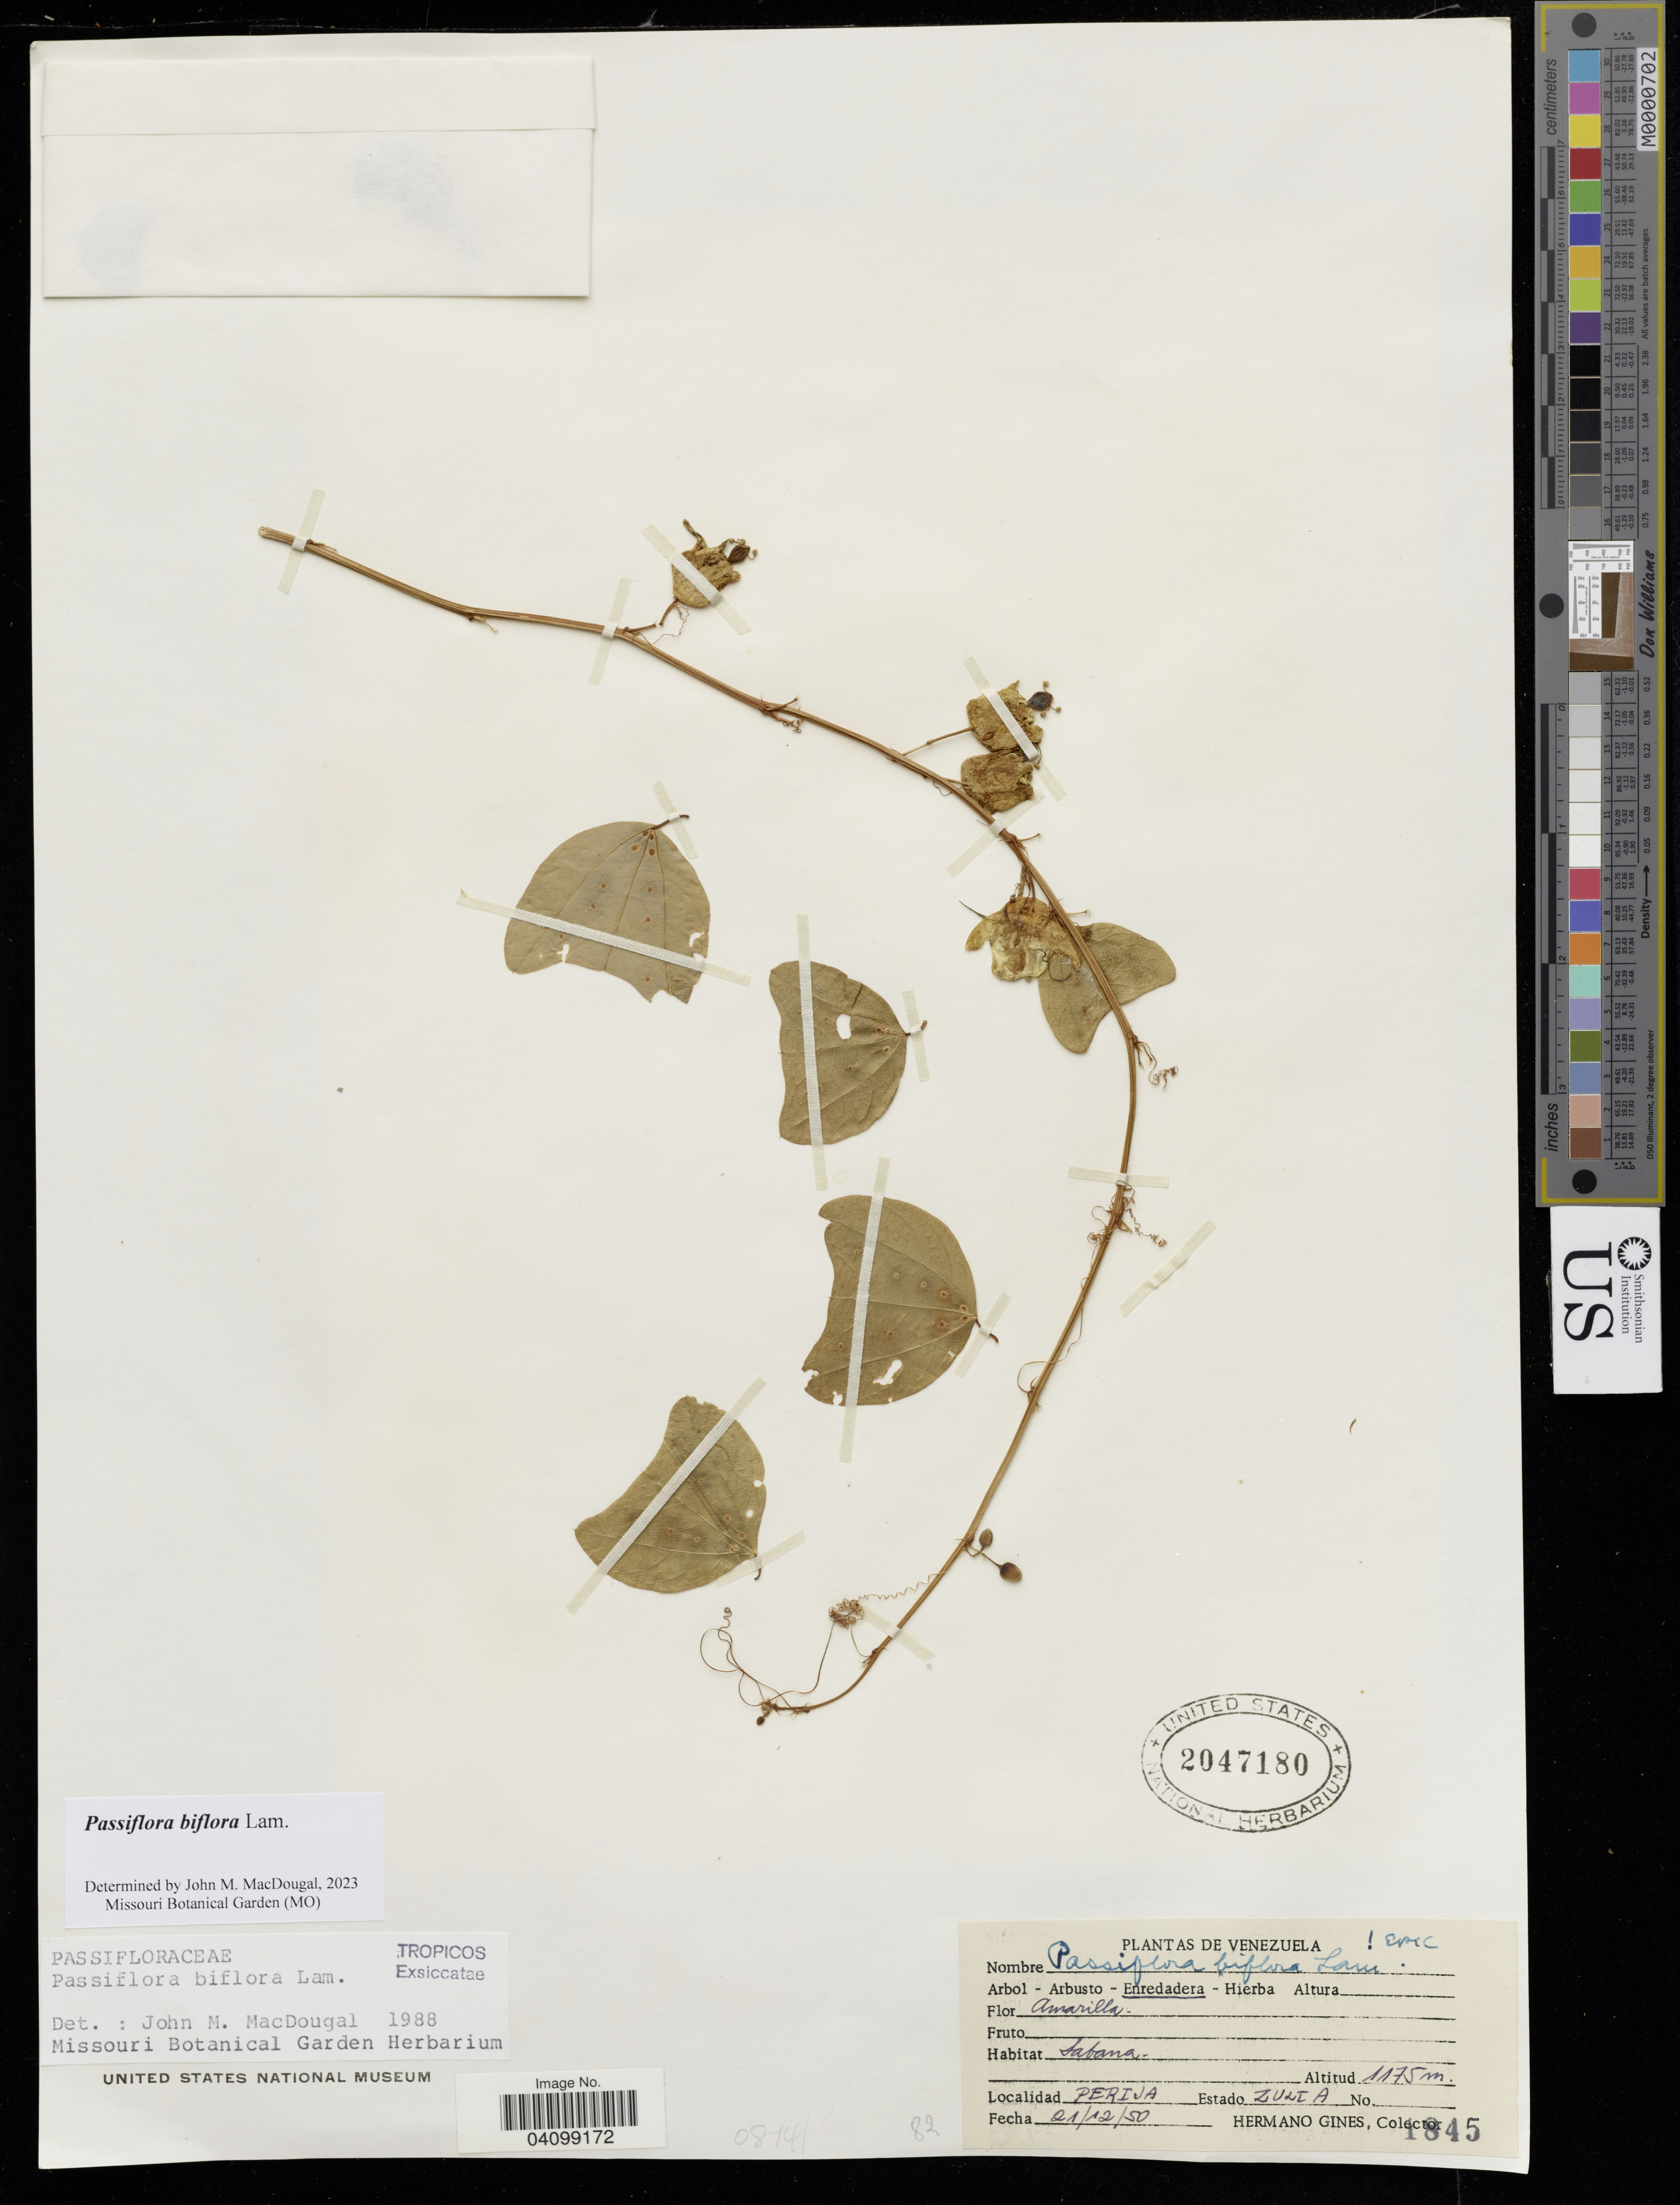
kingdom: Plantae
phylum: Tracheophyta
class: Magnoliopsida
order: Malpighiales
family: Passifloraceae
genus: Passiflora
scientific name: Passiflora biflora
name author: Lam.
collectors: H. Gines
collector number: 1845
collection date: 1950-12-21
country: Venezuela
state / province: Zulia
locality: Perija.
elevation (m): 1175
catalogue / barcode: US 2047180